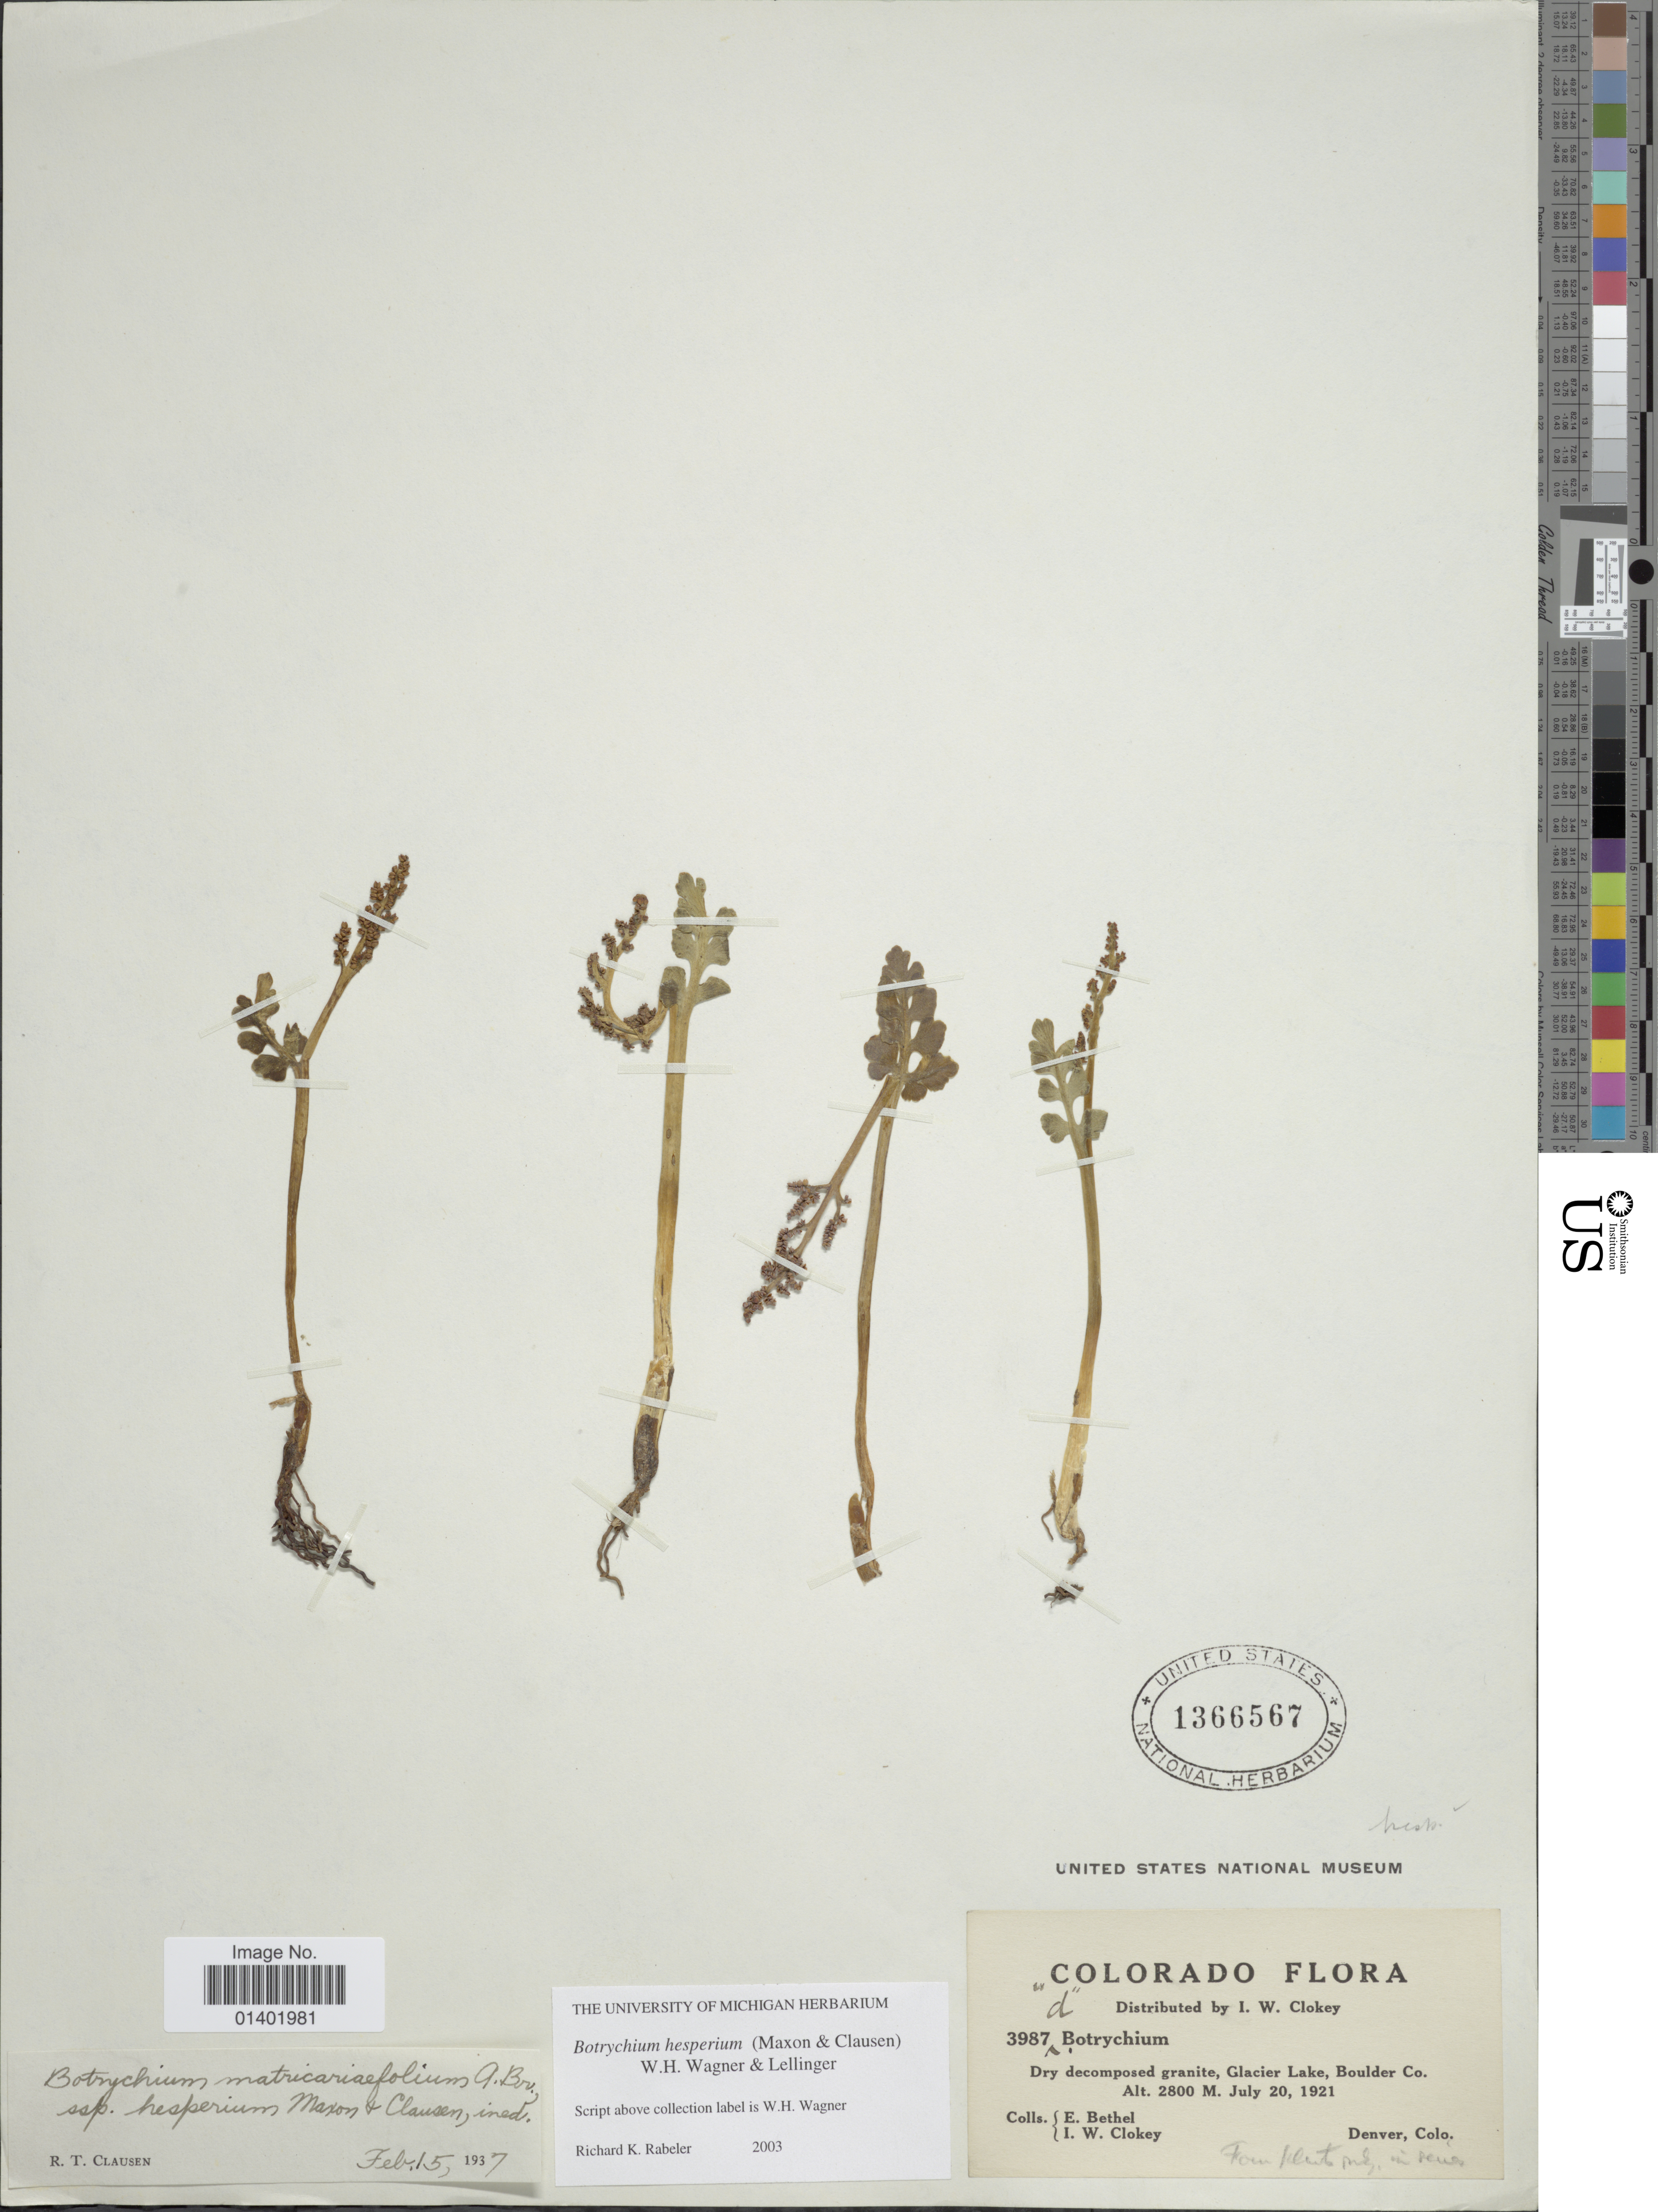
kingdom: Plantae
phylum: Tracheophyta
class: Polypodiopsida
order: Ophioglossales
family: Ophioglossaceae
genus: Botrychium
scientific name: Botrychium hesperium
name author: (Maxon & R.T. Clausen) W.H. Wagner & Lellinger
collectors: E. Bethel & I. W. Clokey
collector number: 3987d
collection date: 1921-07-20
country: United States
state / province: Colorado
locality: Dry decomposed granite, Glacier Lake, Boulder Co.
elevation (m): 2800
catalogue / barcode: US 1366567